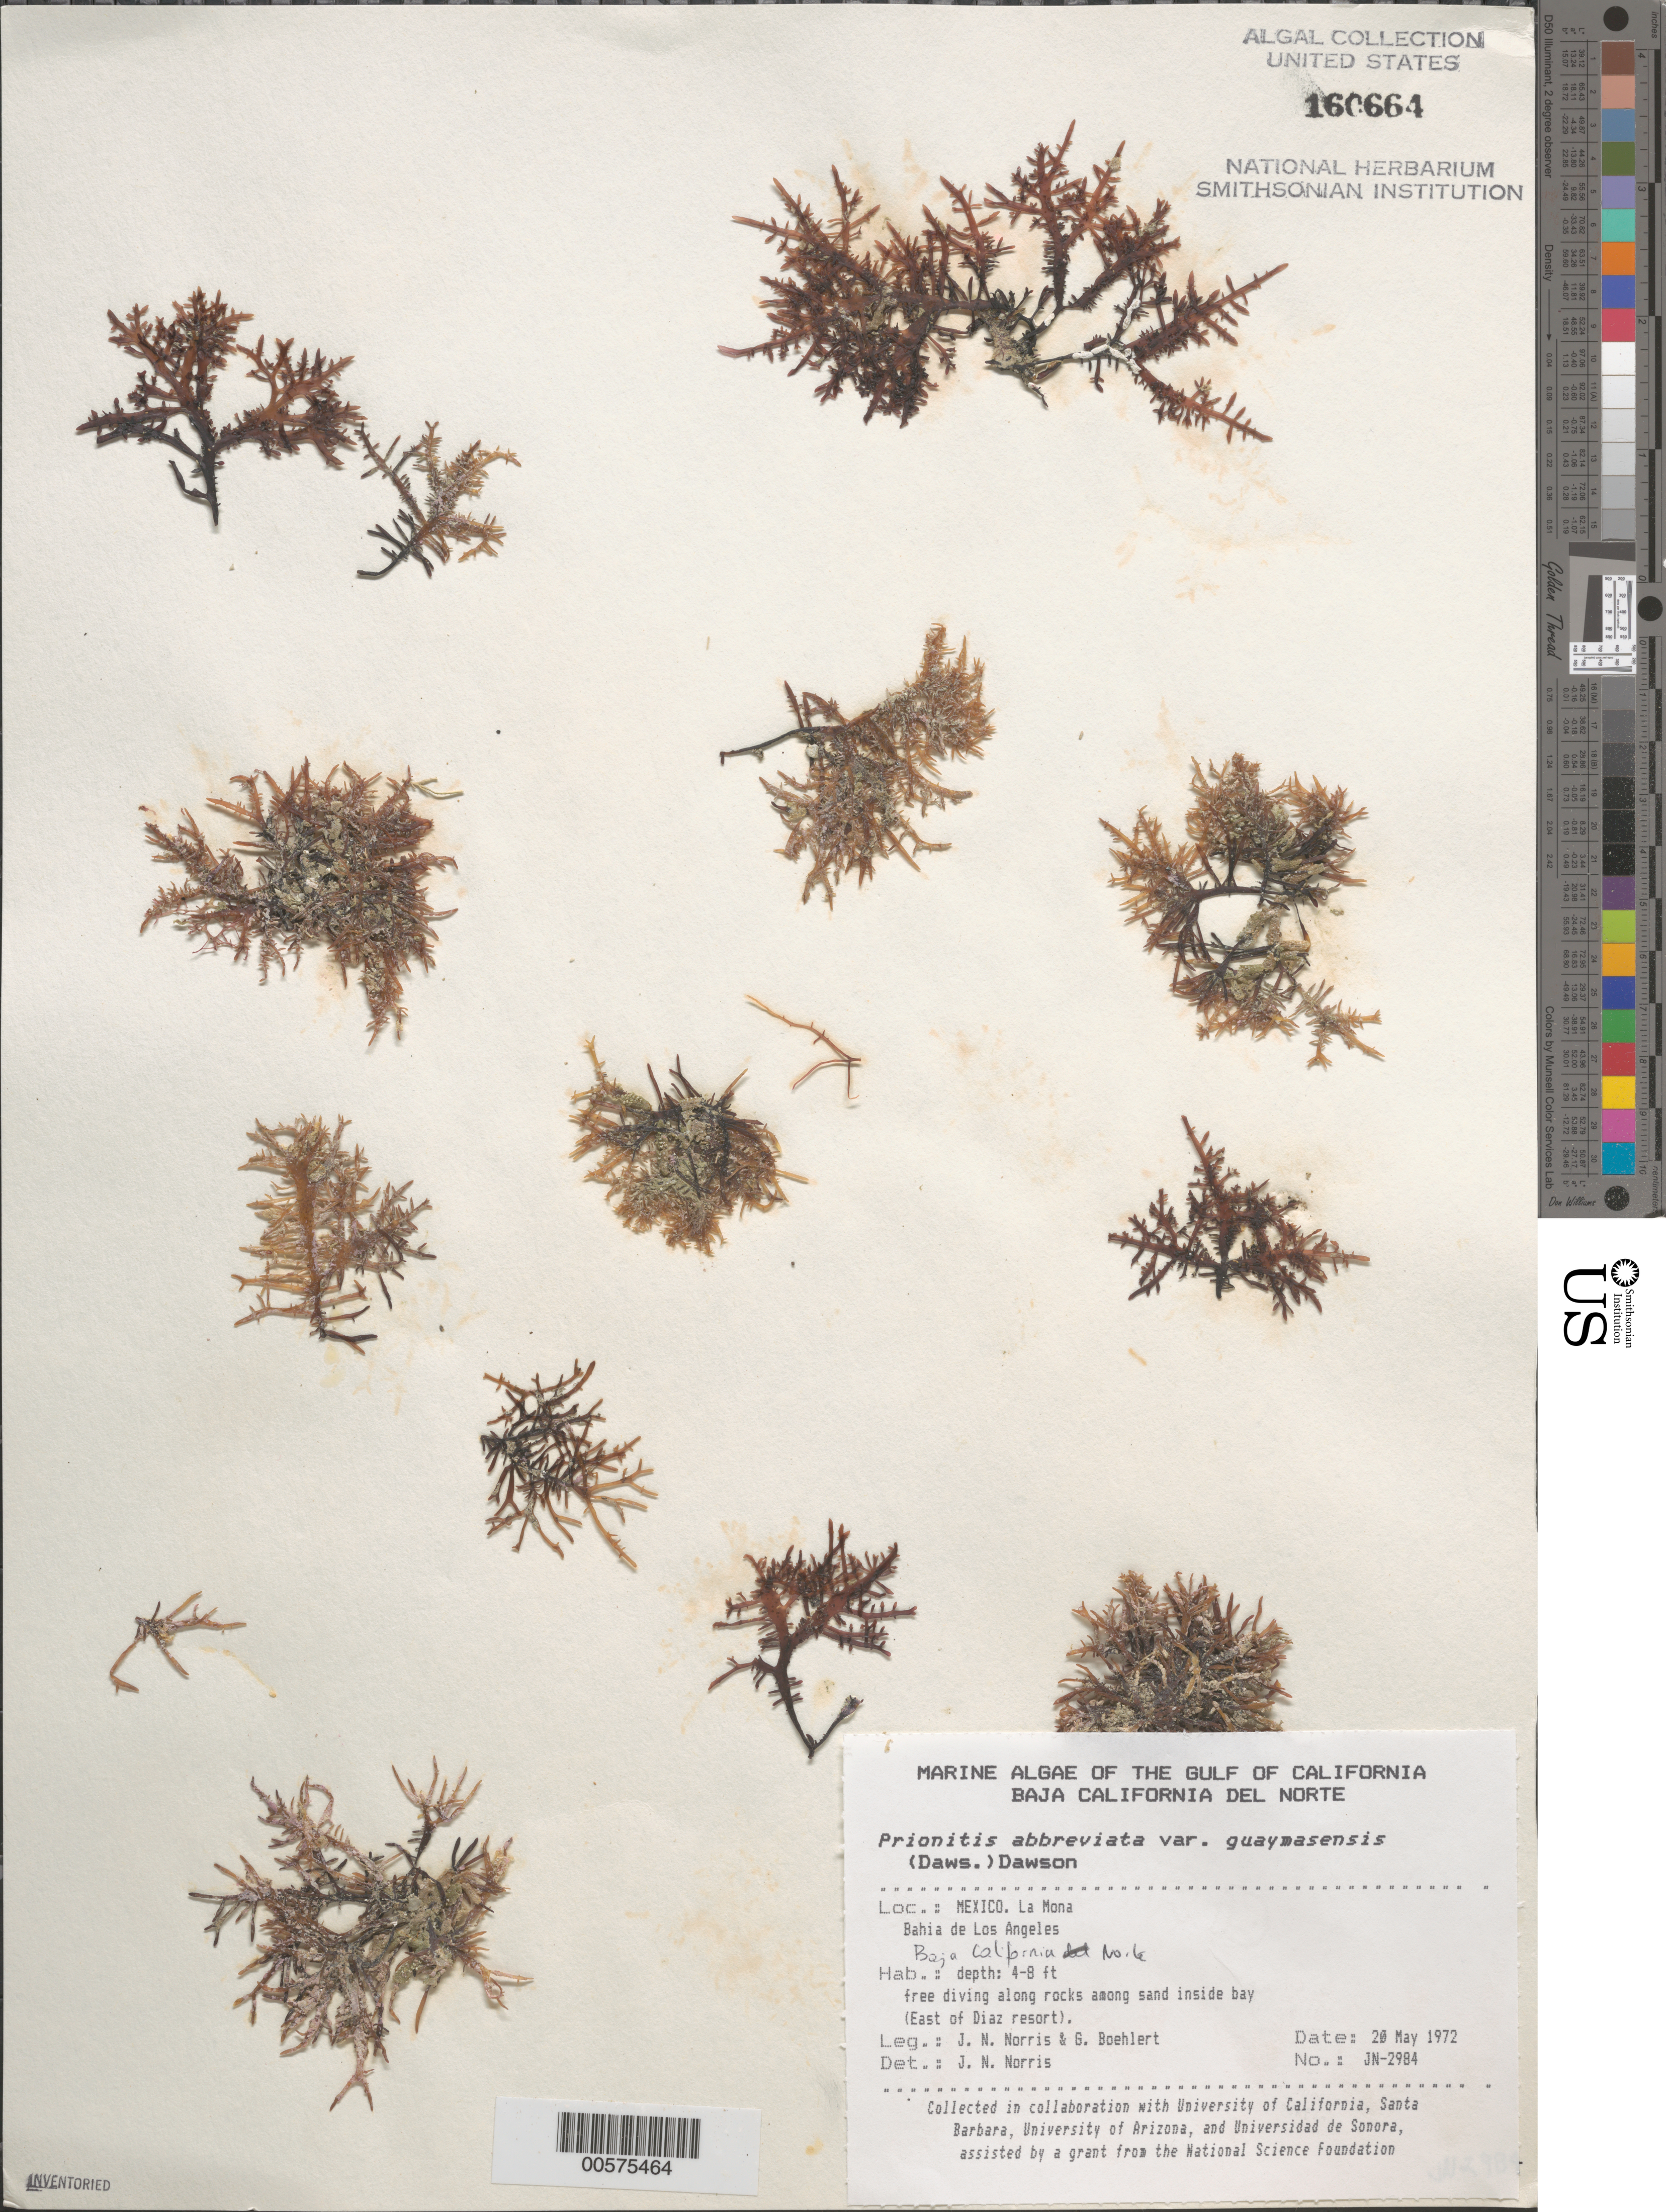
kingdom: Plantae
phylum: Rhodophyta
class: Florideophyceae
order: Cryptonemiales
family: Cryptonemiaceae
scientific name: Prionitis abbreviata var. guaymasensis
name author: (E.Y. Dawson) E.Y. Dawson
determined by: Norris, James N.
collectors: J. N. Norris & G. Boehlert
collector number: JN-2984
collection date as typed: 20 May 1972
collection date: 1972-05-20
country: Mexico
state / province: Baja California Norte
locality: La Mona, Bahia de los Angeles, east of Diaz Resort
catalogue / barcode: US 160664